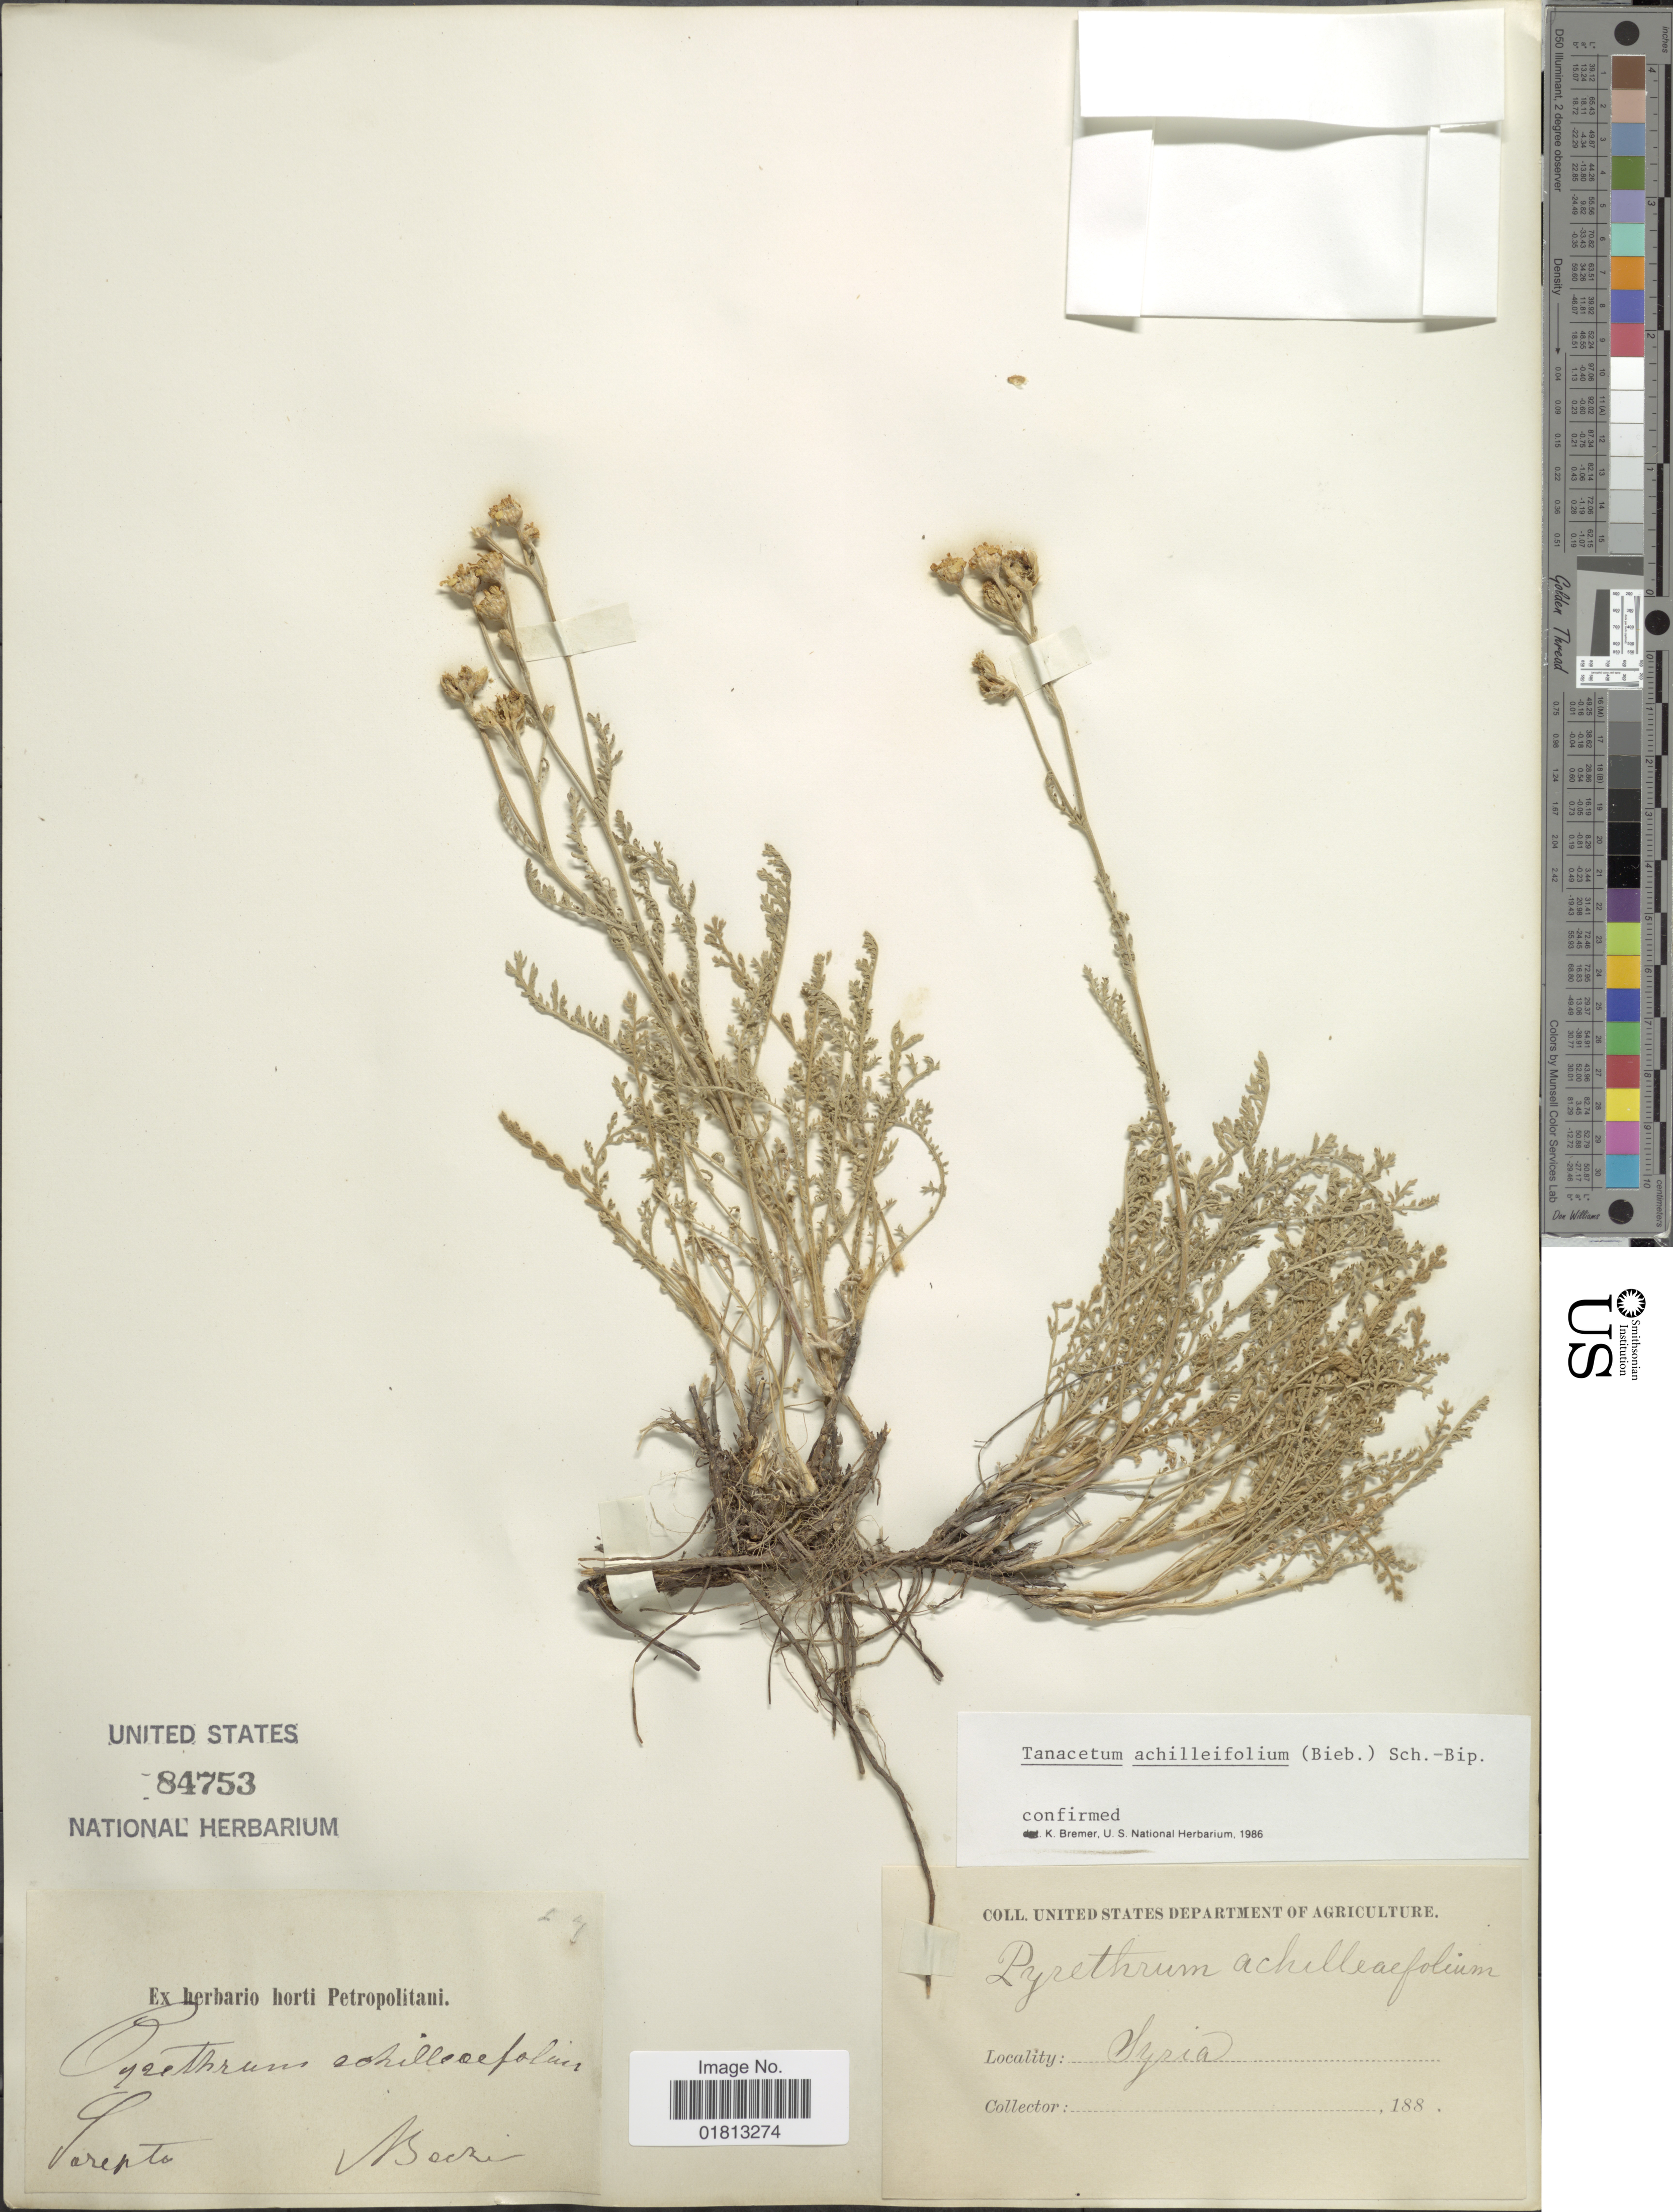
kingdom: Plantae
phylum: Tracheophyta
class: Magnoliopsida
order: Asterales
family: Asteraceae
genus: Tanacetum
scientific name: Tanacetum achilleifolium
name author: (M. Bieb.) Sch. Bip.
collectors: A. Becker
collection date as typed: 188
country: Russian Federation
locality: Sarepta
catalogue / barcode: US 84753